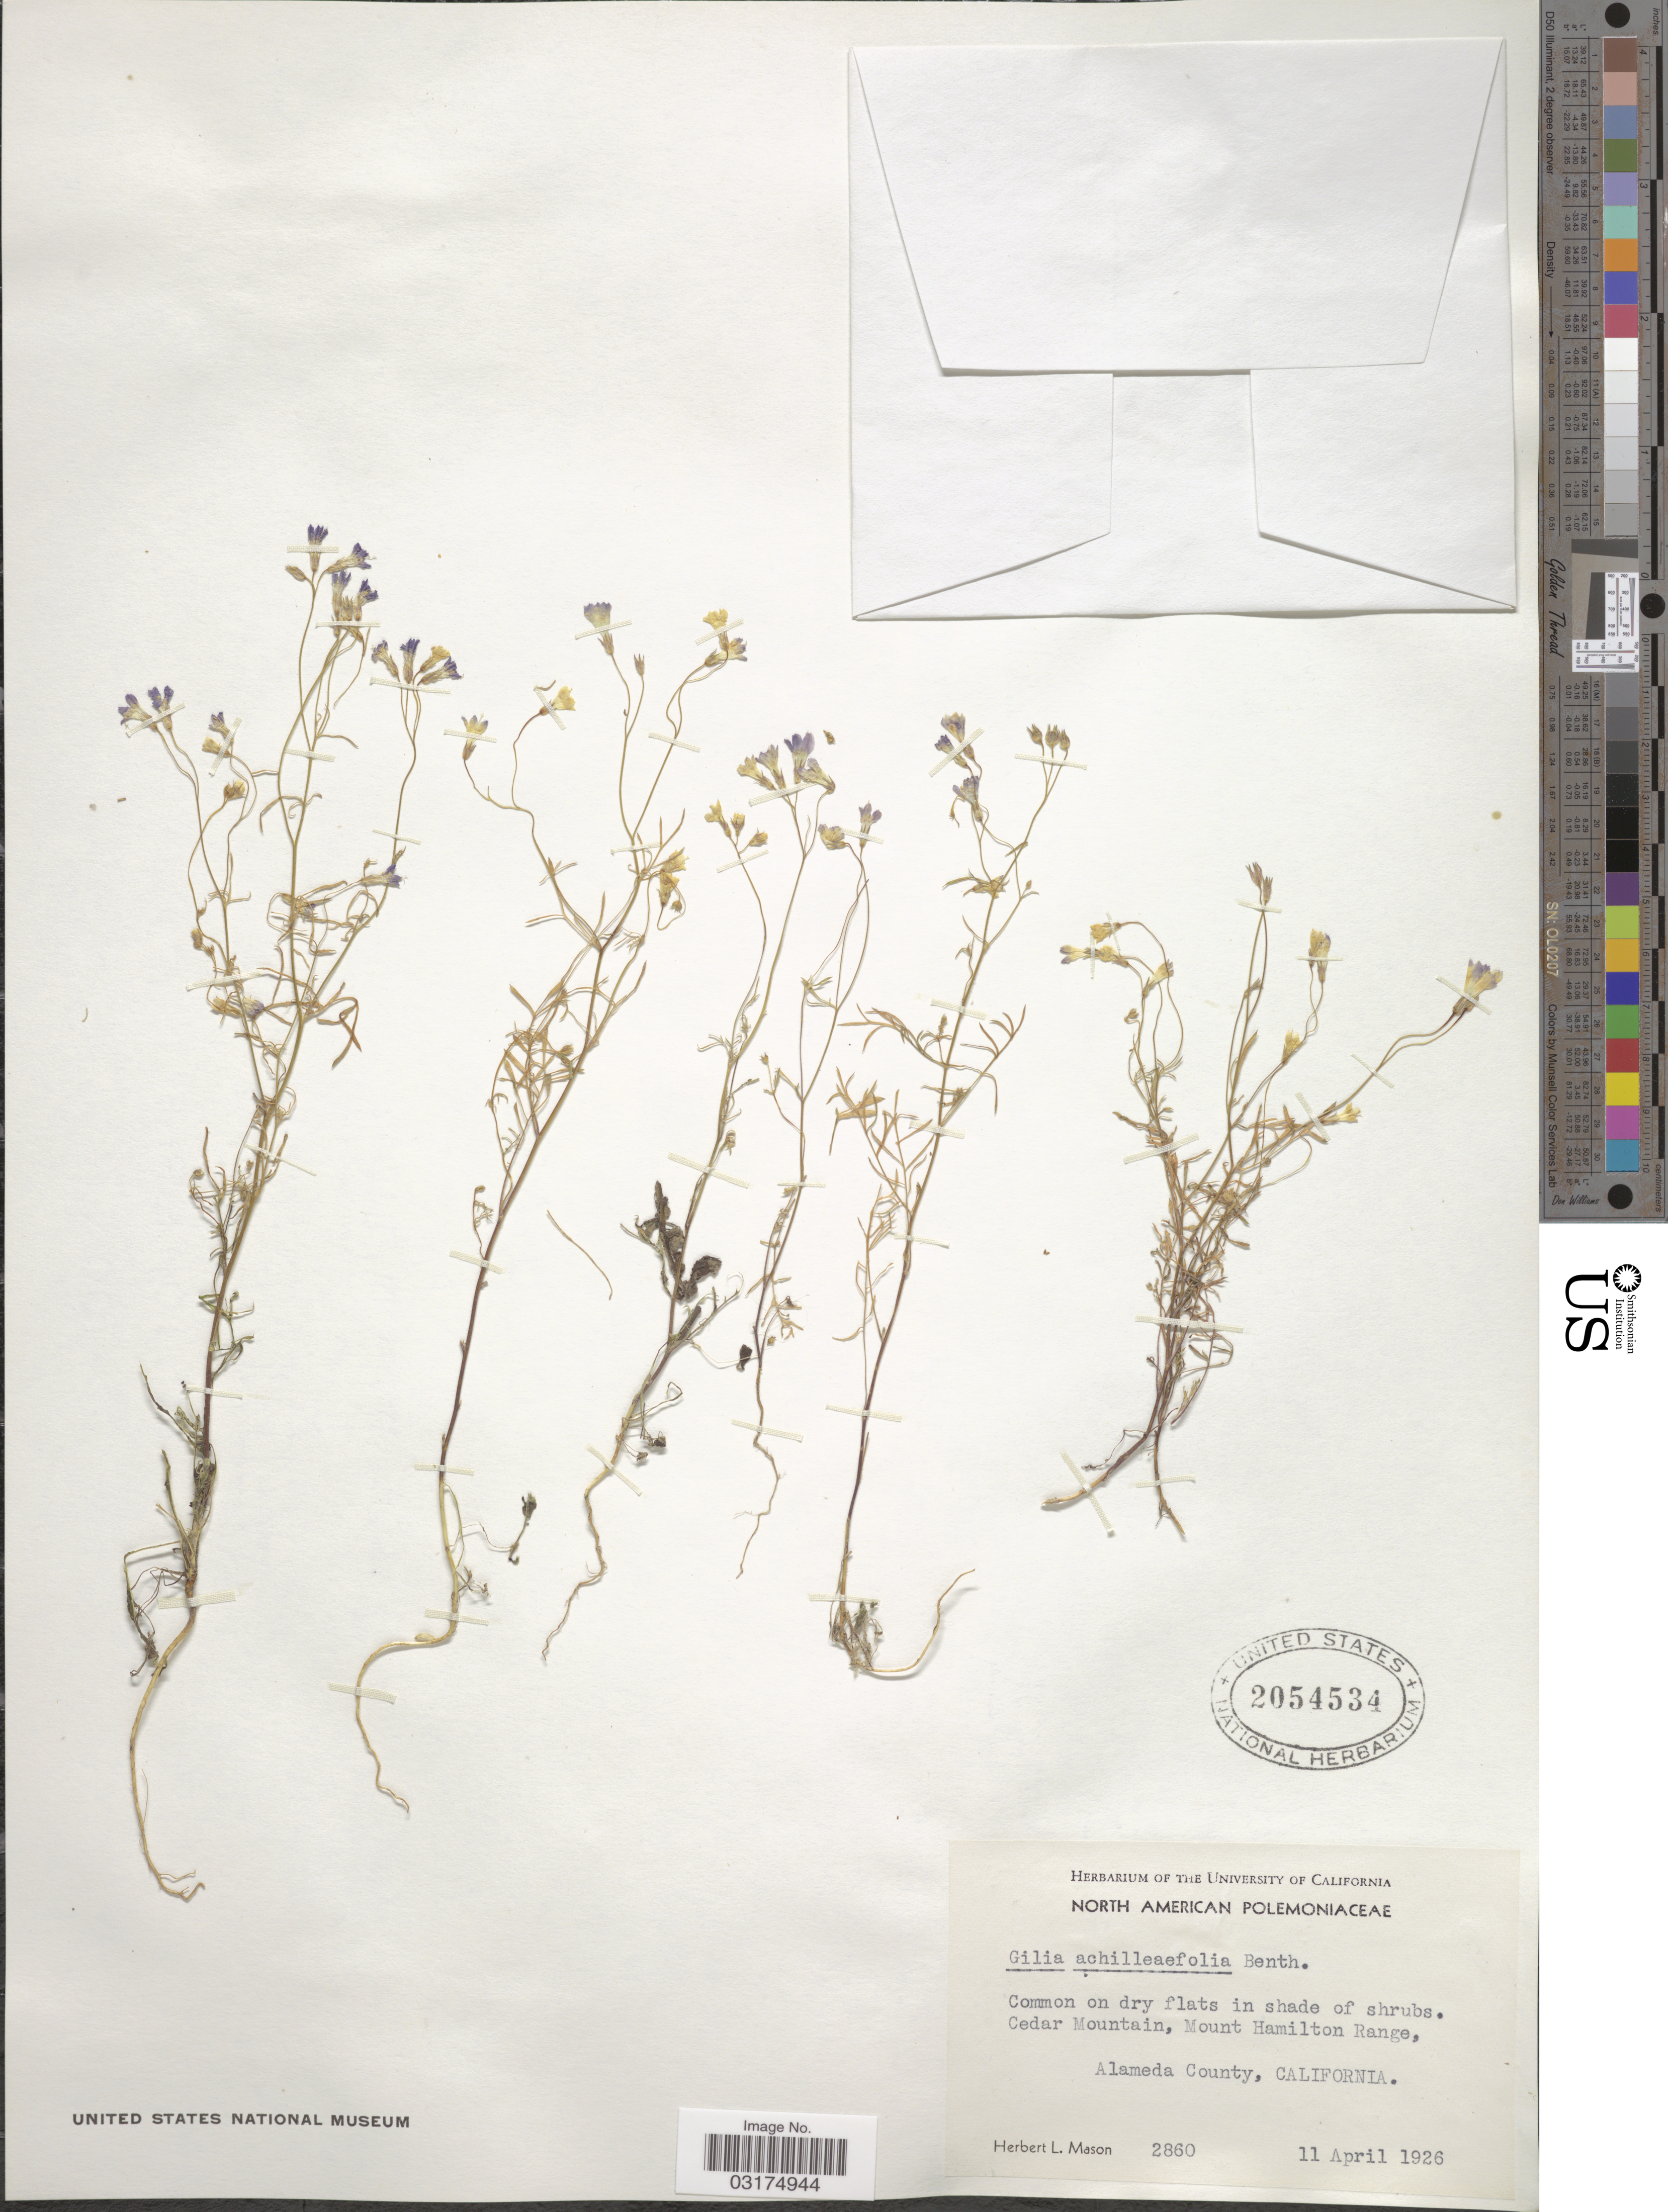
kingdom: Plantae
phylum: Tracheophyta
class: Magnoliopsida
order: Ericales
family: Polemoniaceae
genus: Gilia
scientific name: Gilia achilleifolia subsp. multicaulis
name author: (Benth.) V.E. Grant & A.D. Grant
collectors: H. L. Mason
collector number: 2860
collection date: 1926-04-11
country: United States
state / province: California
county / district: Alameda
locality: Cedar Mountain, Mount Hamilton Range, Alameda County.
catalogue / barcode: US 2054534